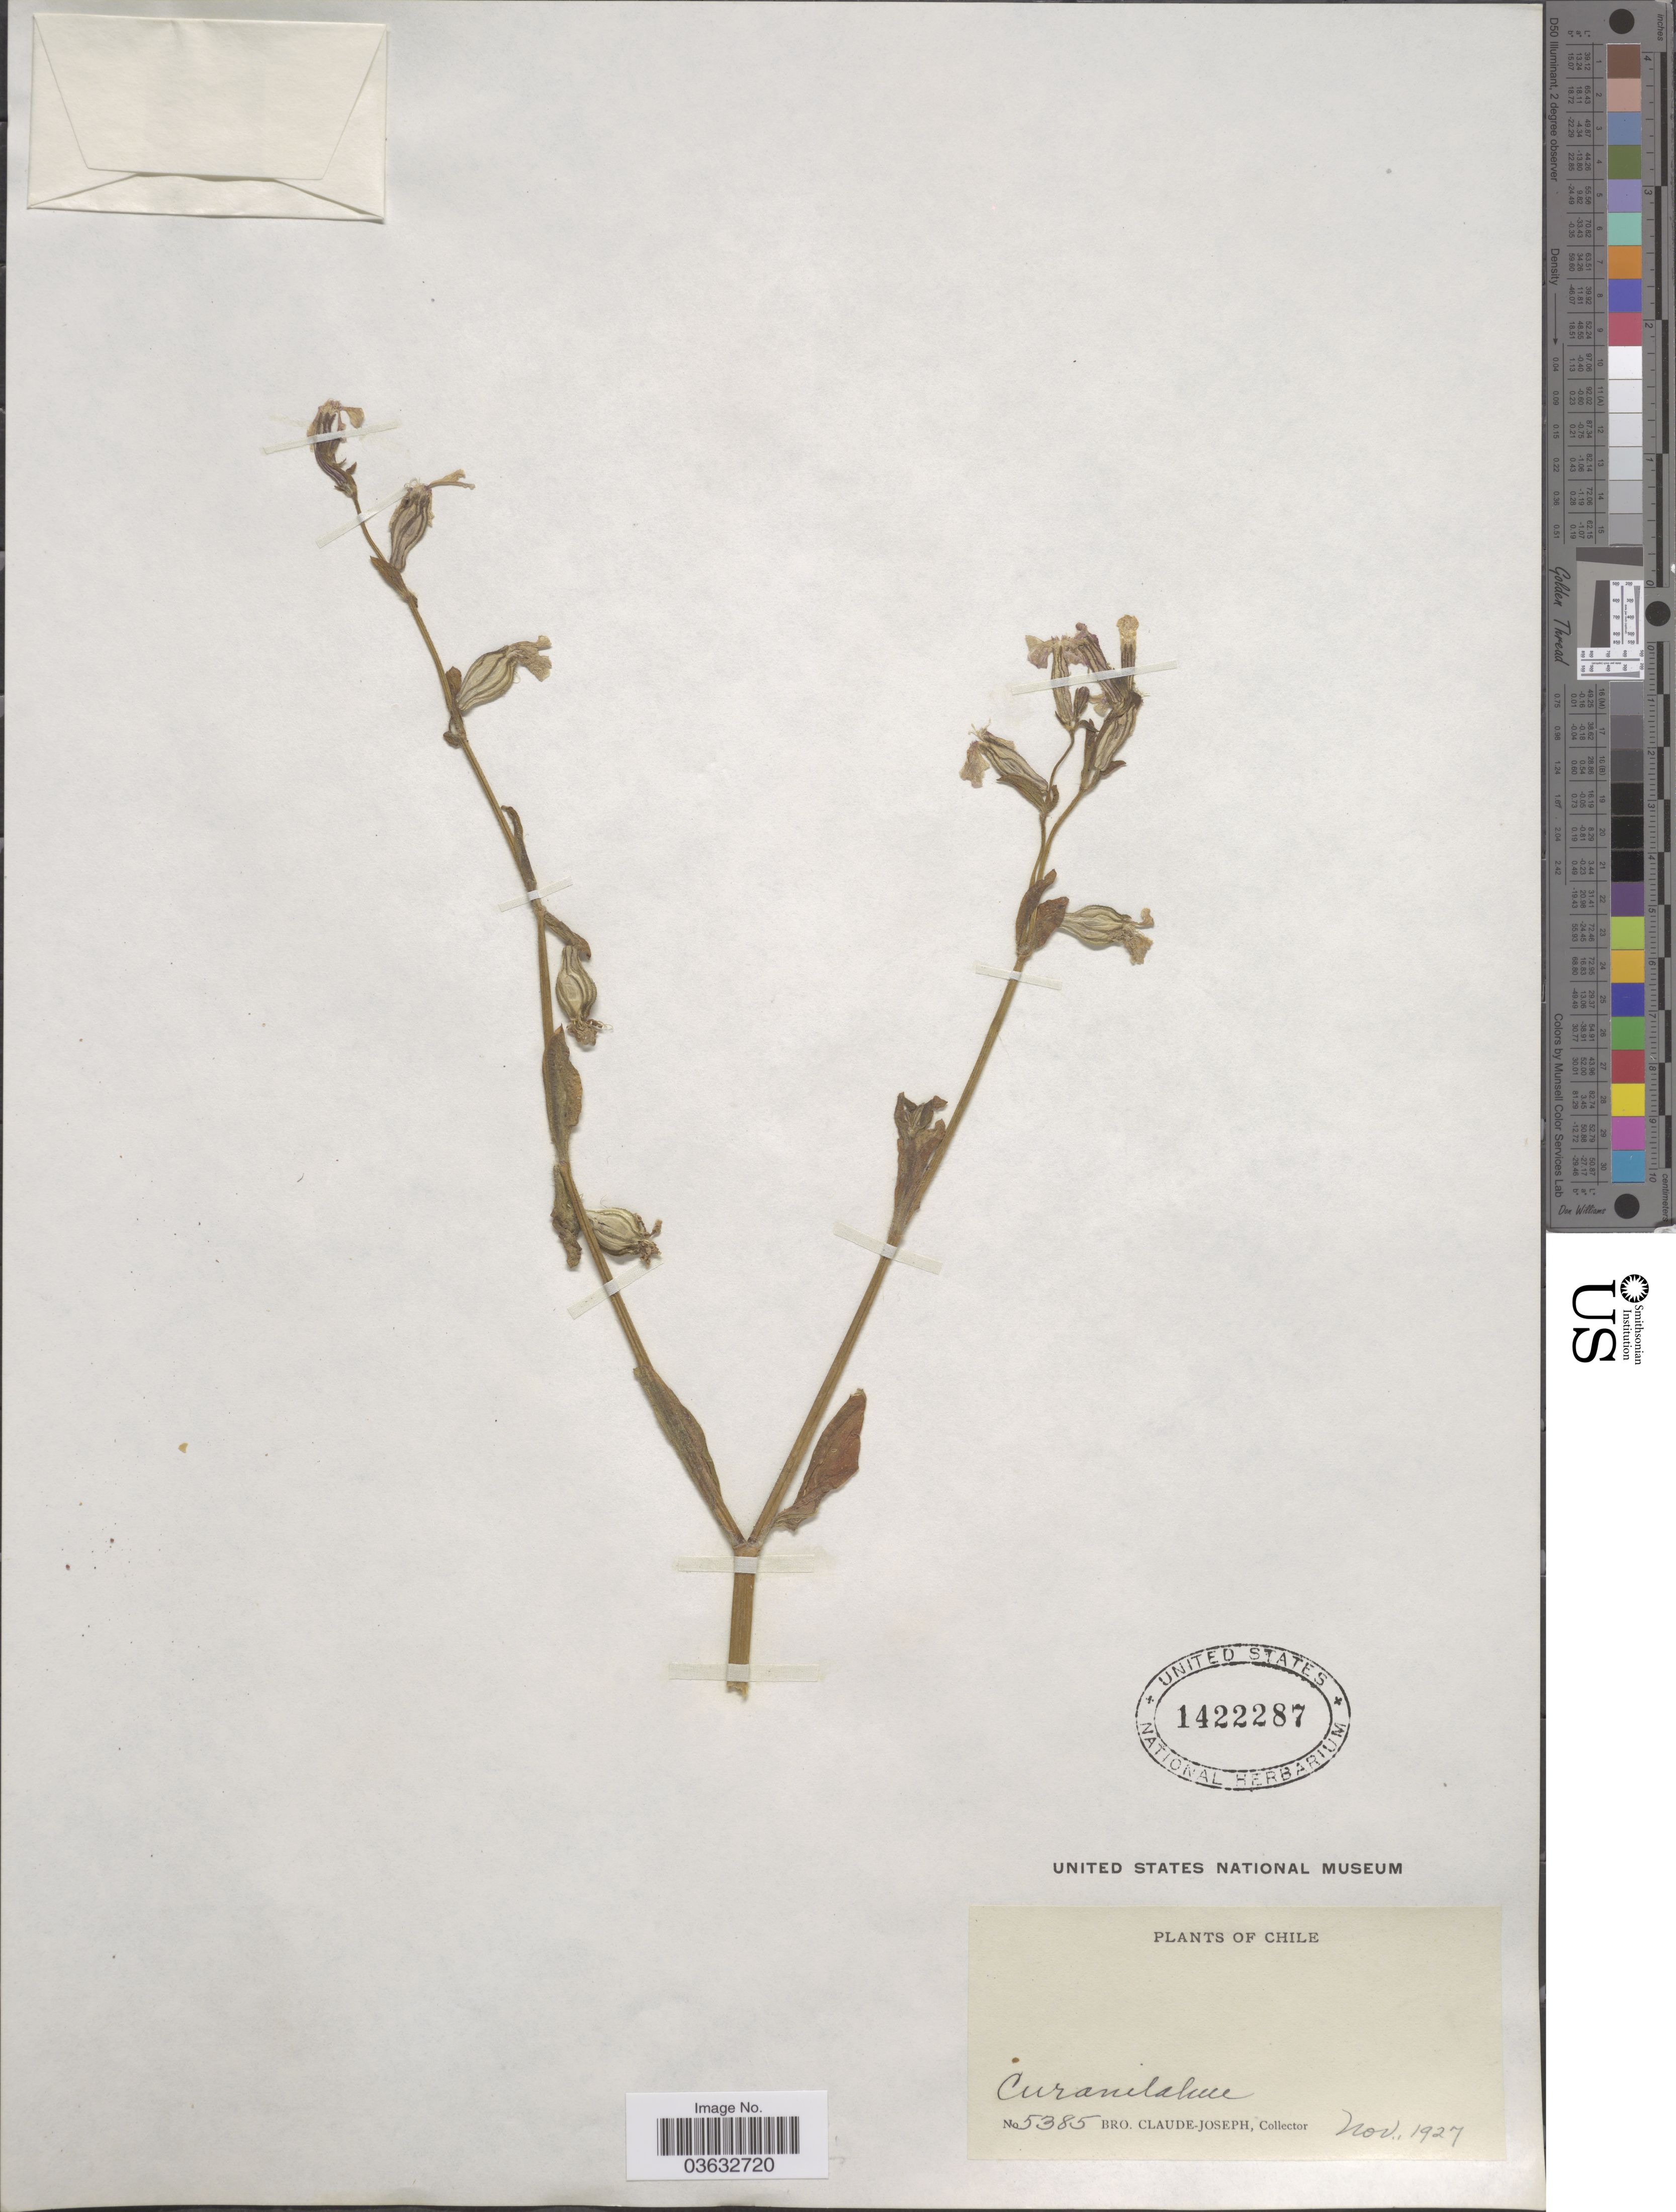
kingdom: Plantae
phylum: Tracheophyta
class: Magnoliopsida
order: Caryophyllales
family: Caryophyllaceae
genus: Silene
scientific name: Silene sp.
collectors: Bro. Claude-Joseph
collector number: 5385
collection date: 1927-11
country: Chile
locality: Curanilahue.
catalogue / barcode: US 1422287